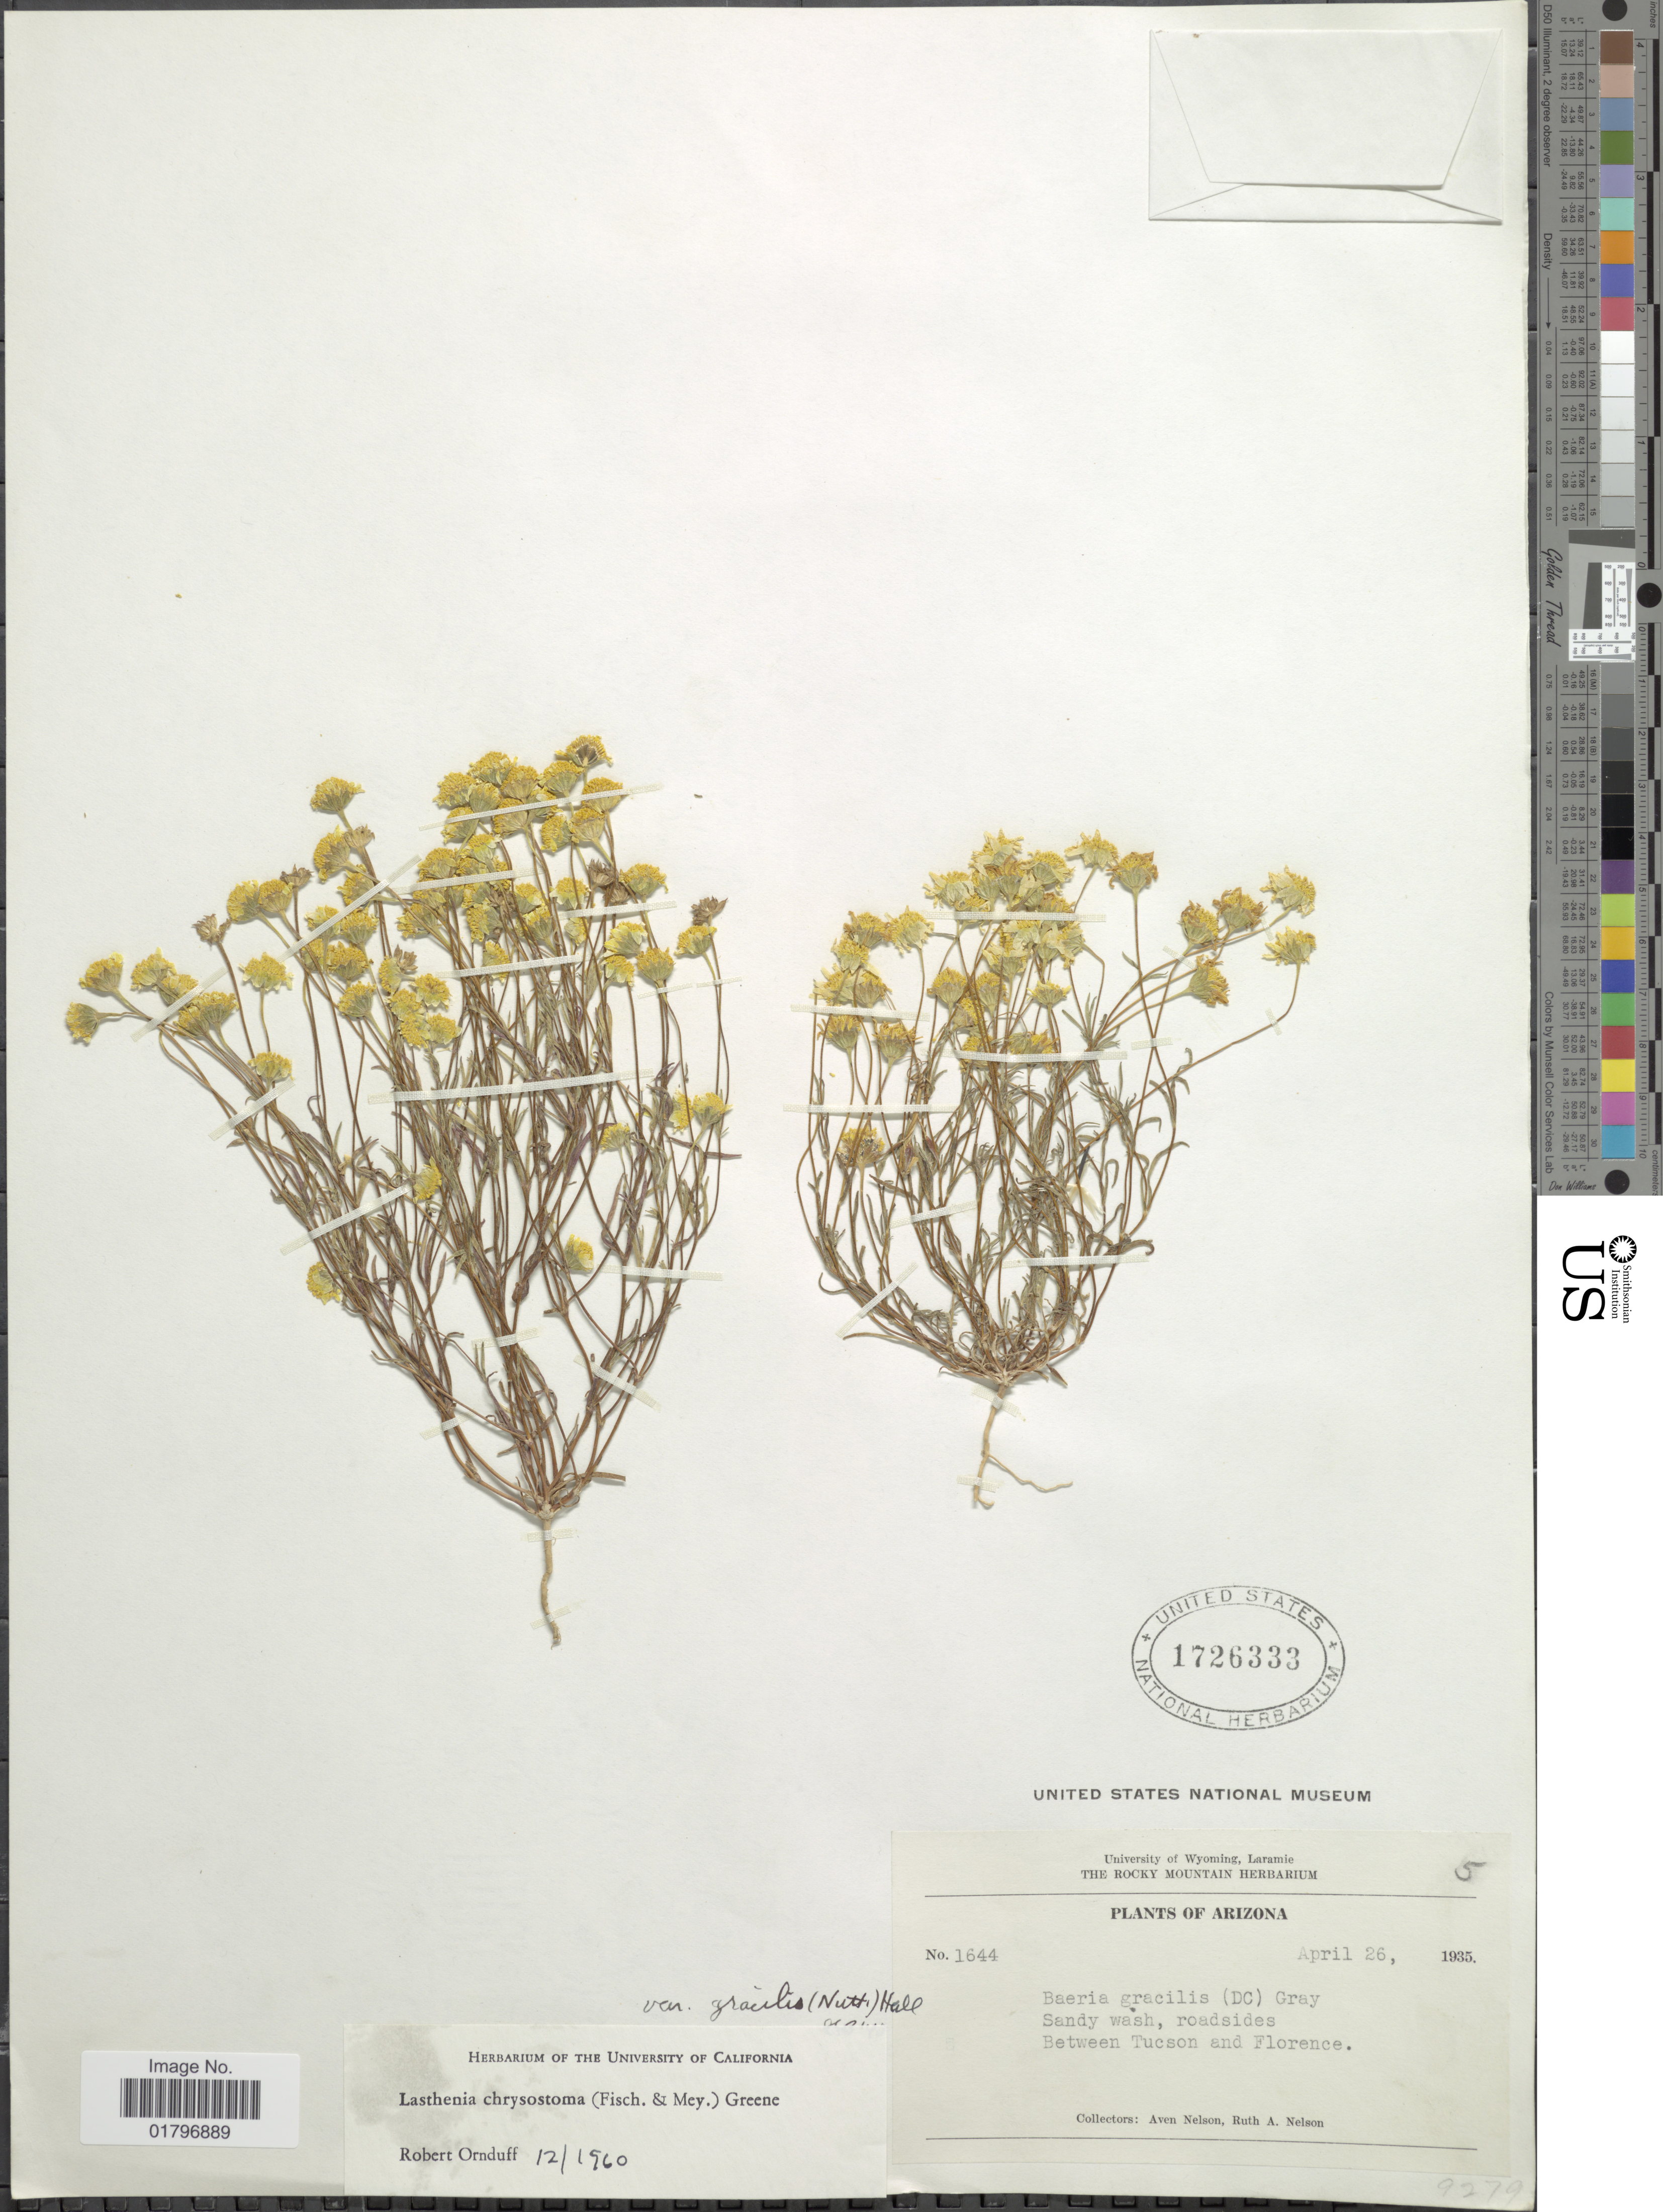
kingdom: Plantae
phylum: Tracheophyta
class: Magnoliopsida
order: Asterales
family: Asteraceae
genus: Lasthenia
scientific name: Lasthenia chrysostoma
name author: (Fisch. & C.A. Mey.) Greene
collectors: A. Nelson & R. A. Nelson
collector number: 1644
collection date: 1935-04-26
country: United States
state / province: Arizona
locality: Sandy wash, roadsides. Between Tucson and Florence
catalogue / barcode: US 1726333